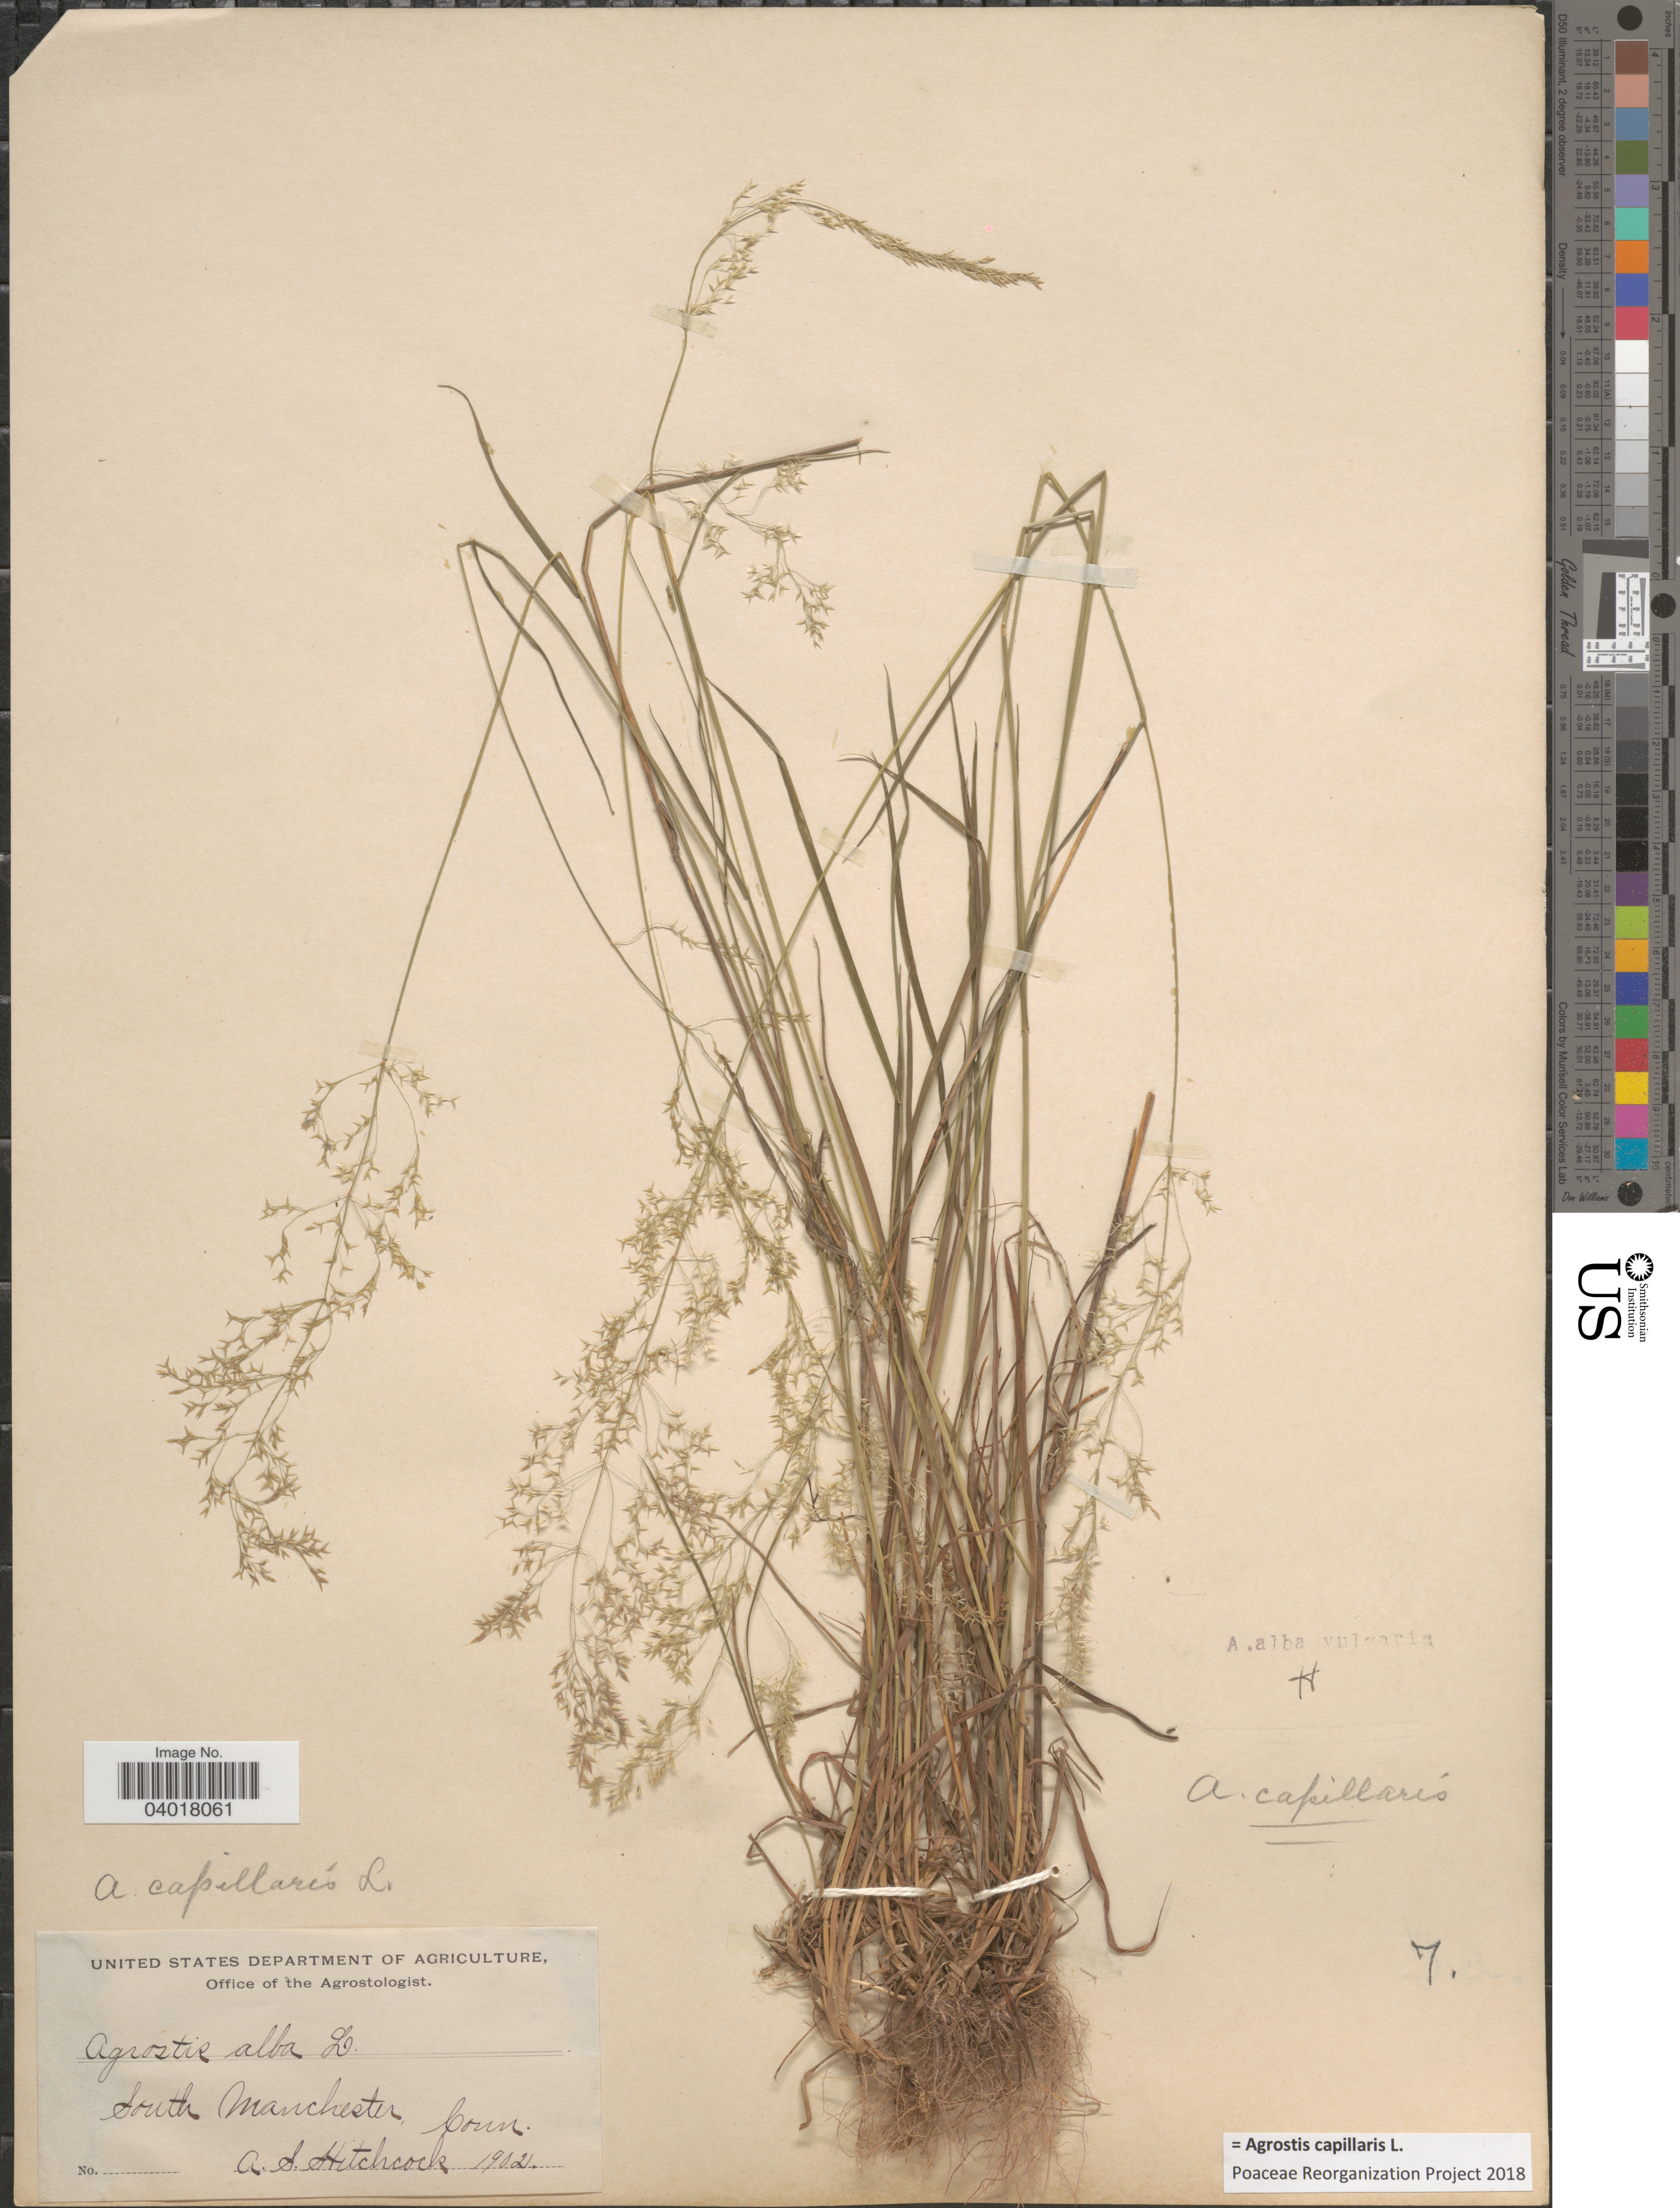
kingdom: Plantae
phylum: Tracheophyta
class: Liliopsida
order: Poales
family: Poaceae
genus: Agrostis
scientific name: Agrostis capillaris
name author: L.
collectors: A. S. Hitchcock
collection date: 1902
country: United States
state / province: Connecticut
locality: South Manchester.